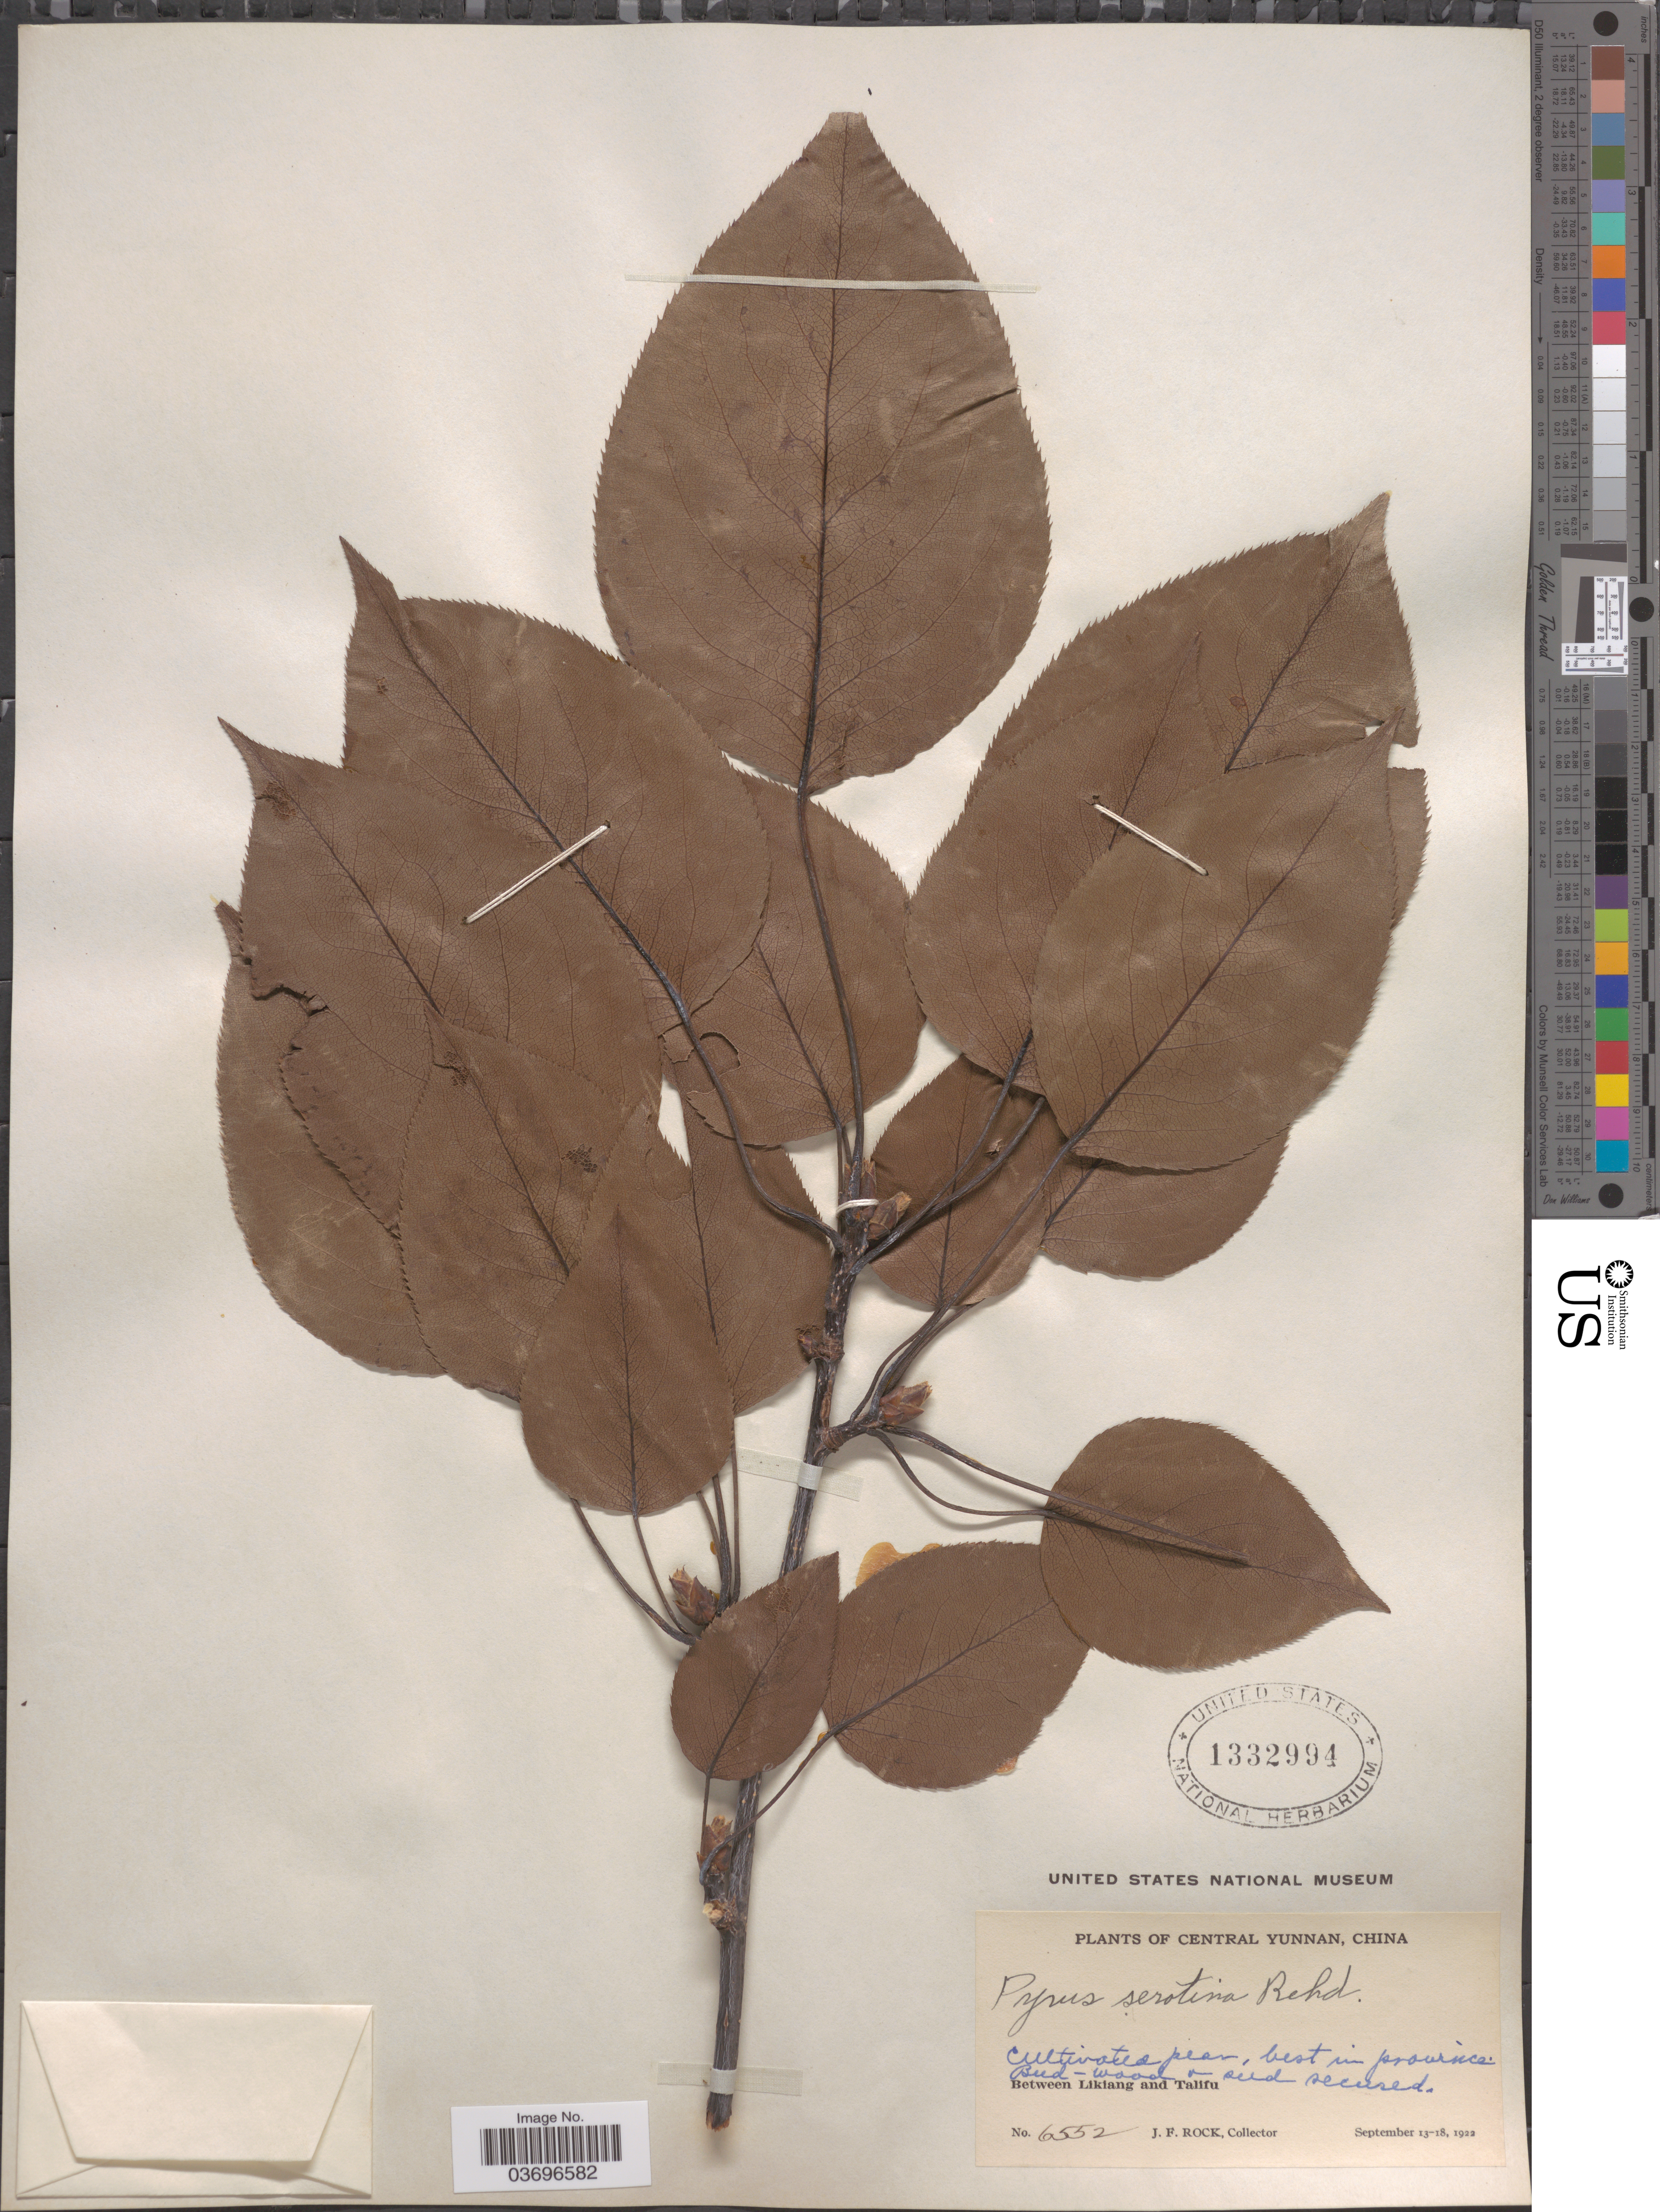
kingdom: Plantae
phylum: Tracheophyta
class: Magnoliopsida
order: Rosales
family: Rosaceae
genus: Pyrus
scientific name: Pyrus pyrifolia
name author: (Burm. f.) Nakai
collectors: J. Rock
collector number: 6552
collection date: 1922-09-13/1922-09-18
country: China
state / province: Yunnan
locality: Central Yunnan. Between Likiang and Talifu.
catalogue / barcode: US 1332994